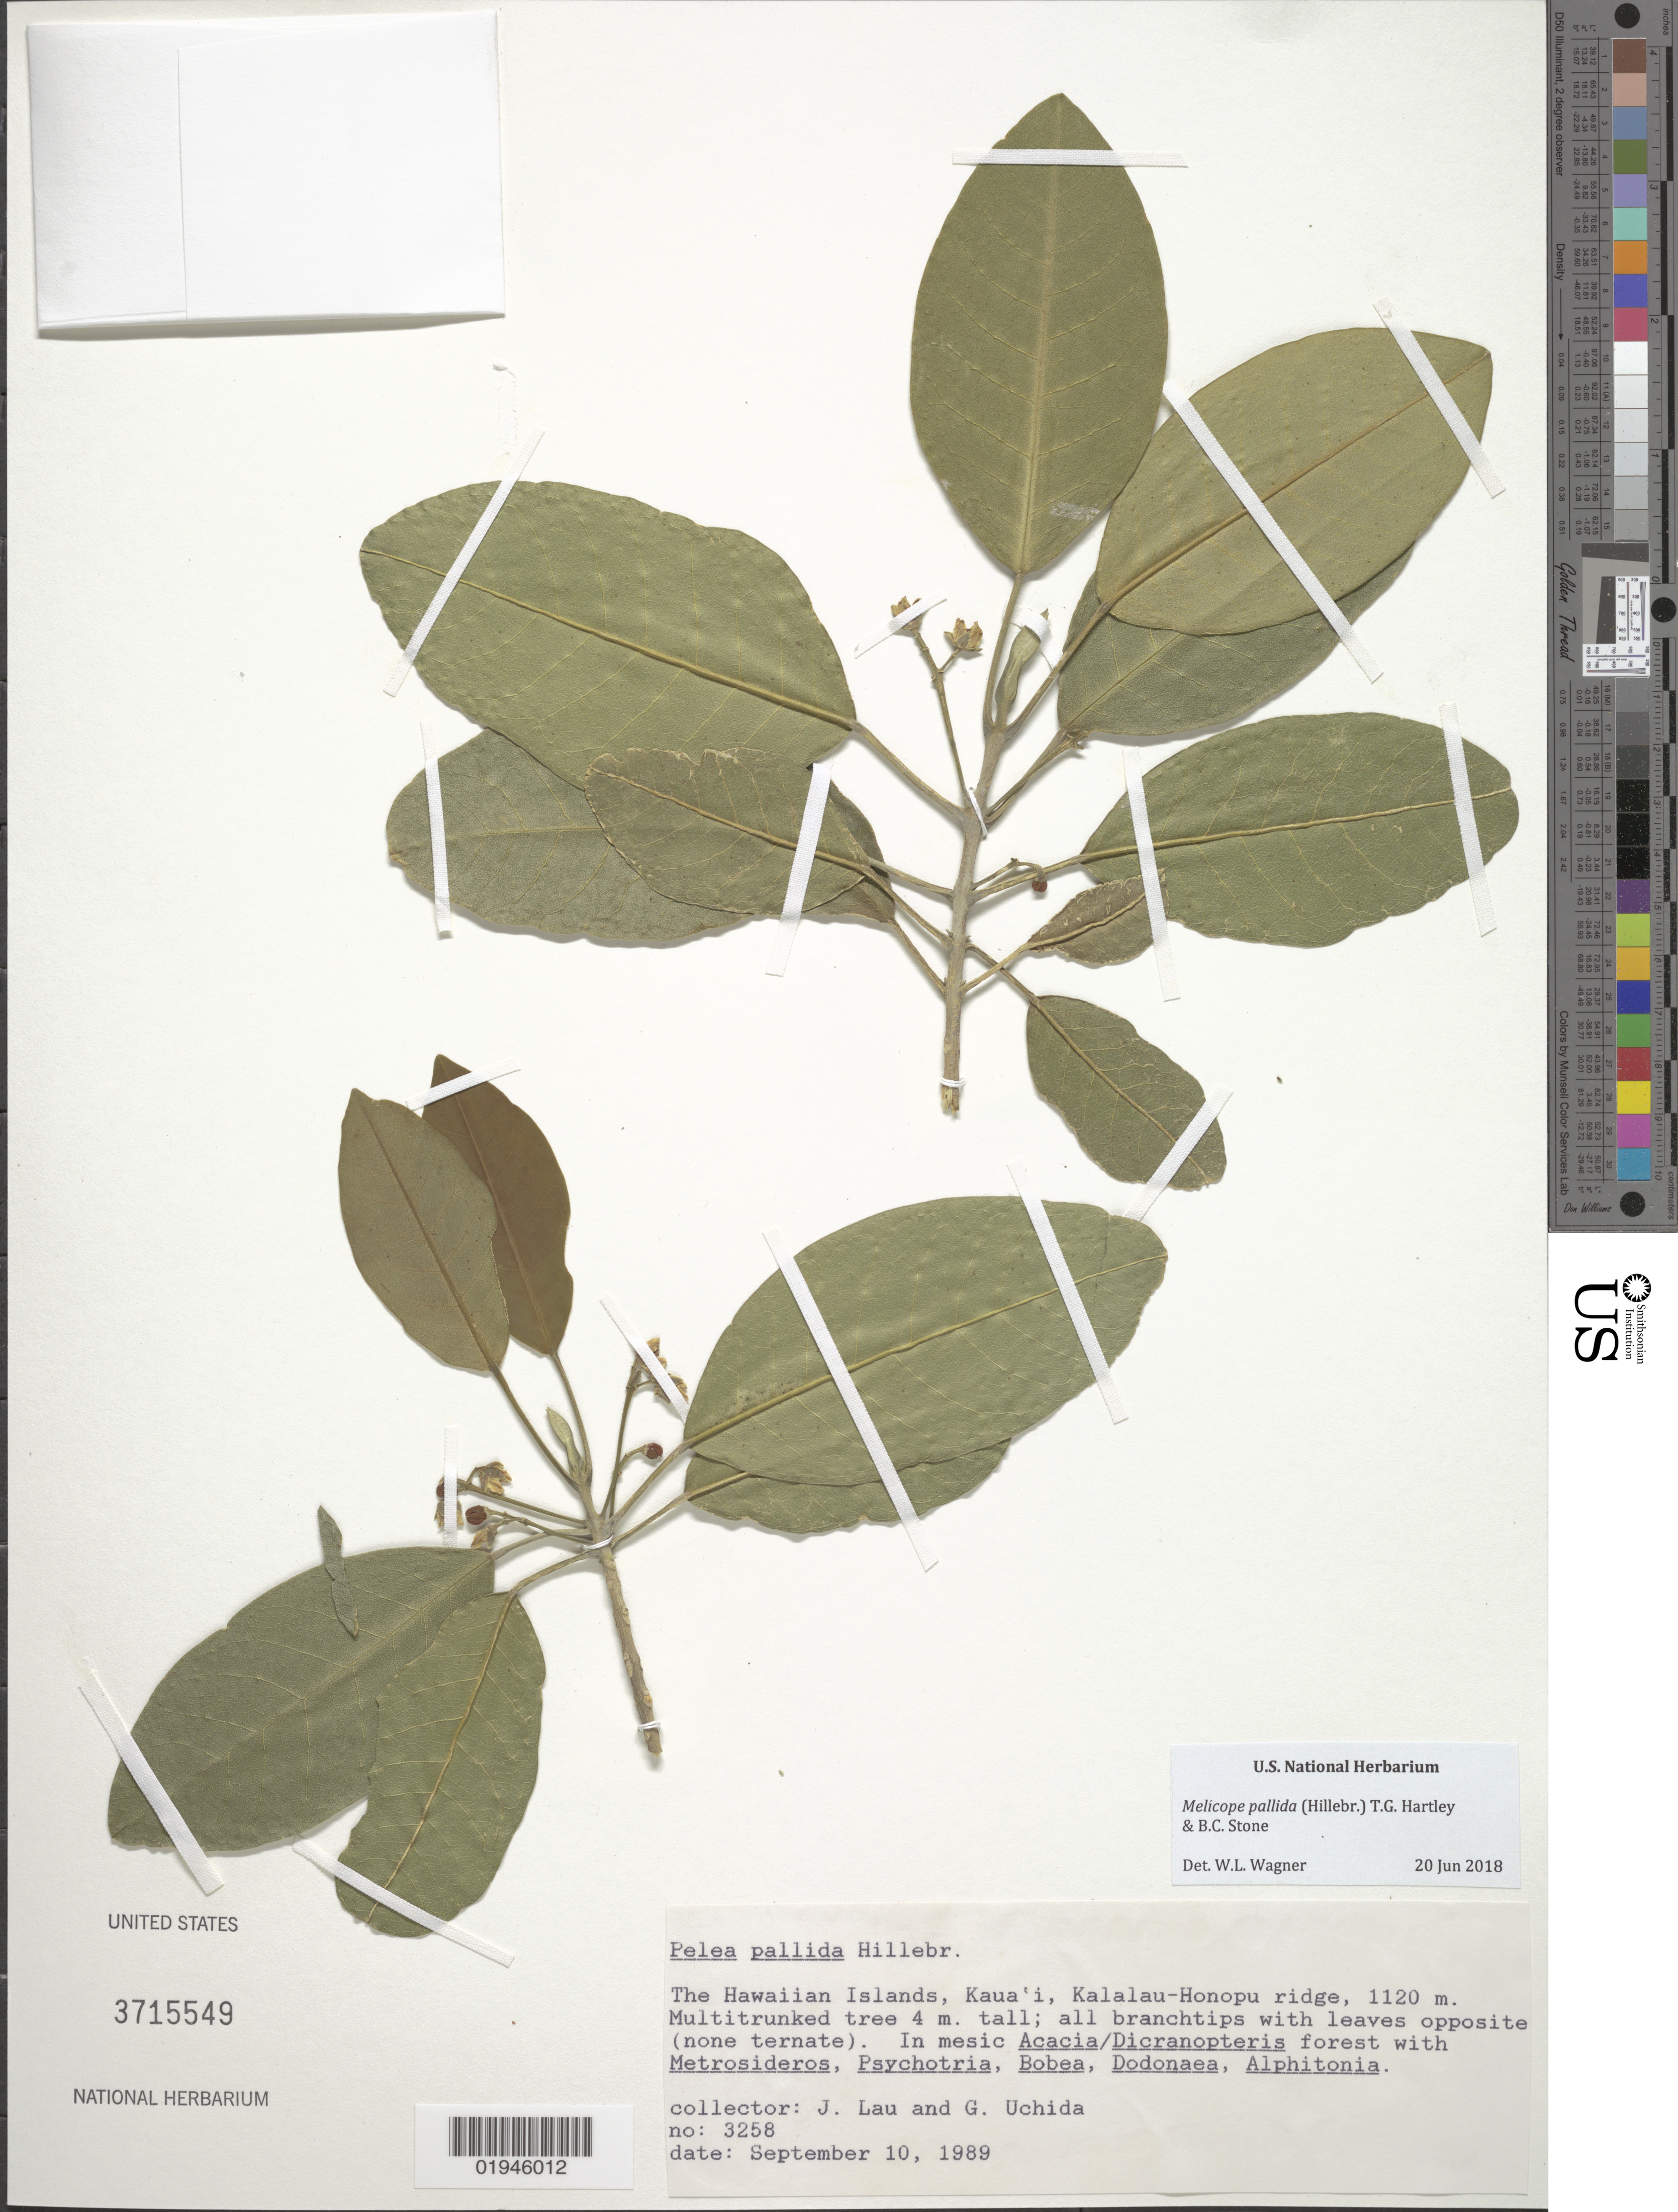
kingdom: Plantae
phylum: Tracheophyta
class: Magnoliopsida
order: Sapindales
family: Rutaceae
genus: Melicope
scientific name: Melicope pallida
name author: (Hillebr.) T.G. Hartley & B.C. Stone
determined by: Wagner, W. L., (BOT), Smithsonian Institution - National Museum of Natural History (UNITED STATES)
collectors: J. Lau & G. Uchida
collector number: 3258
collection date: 1989-09-10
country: United States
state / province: Hawaii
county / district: Kauai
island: Kaua'i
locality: Kalalau-Honopu Ridge.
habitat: Mesic forest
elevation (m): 1120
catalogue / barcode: US 3715549